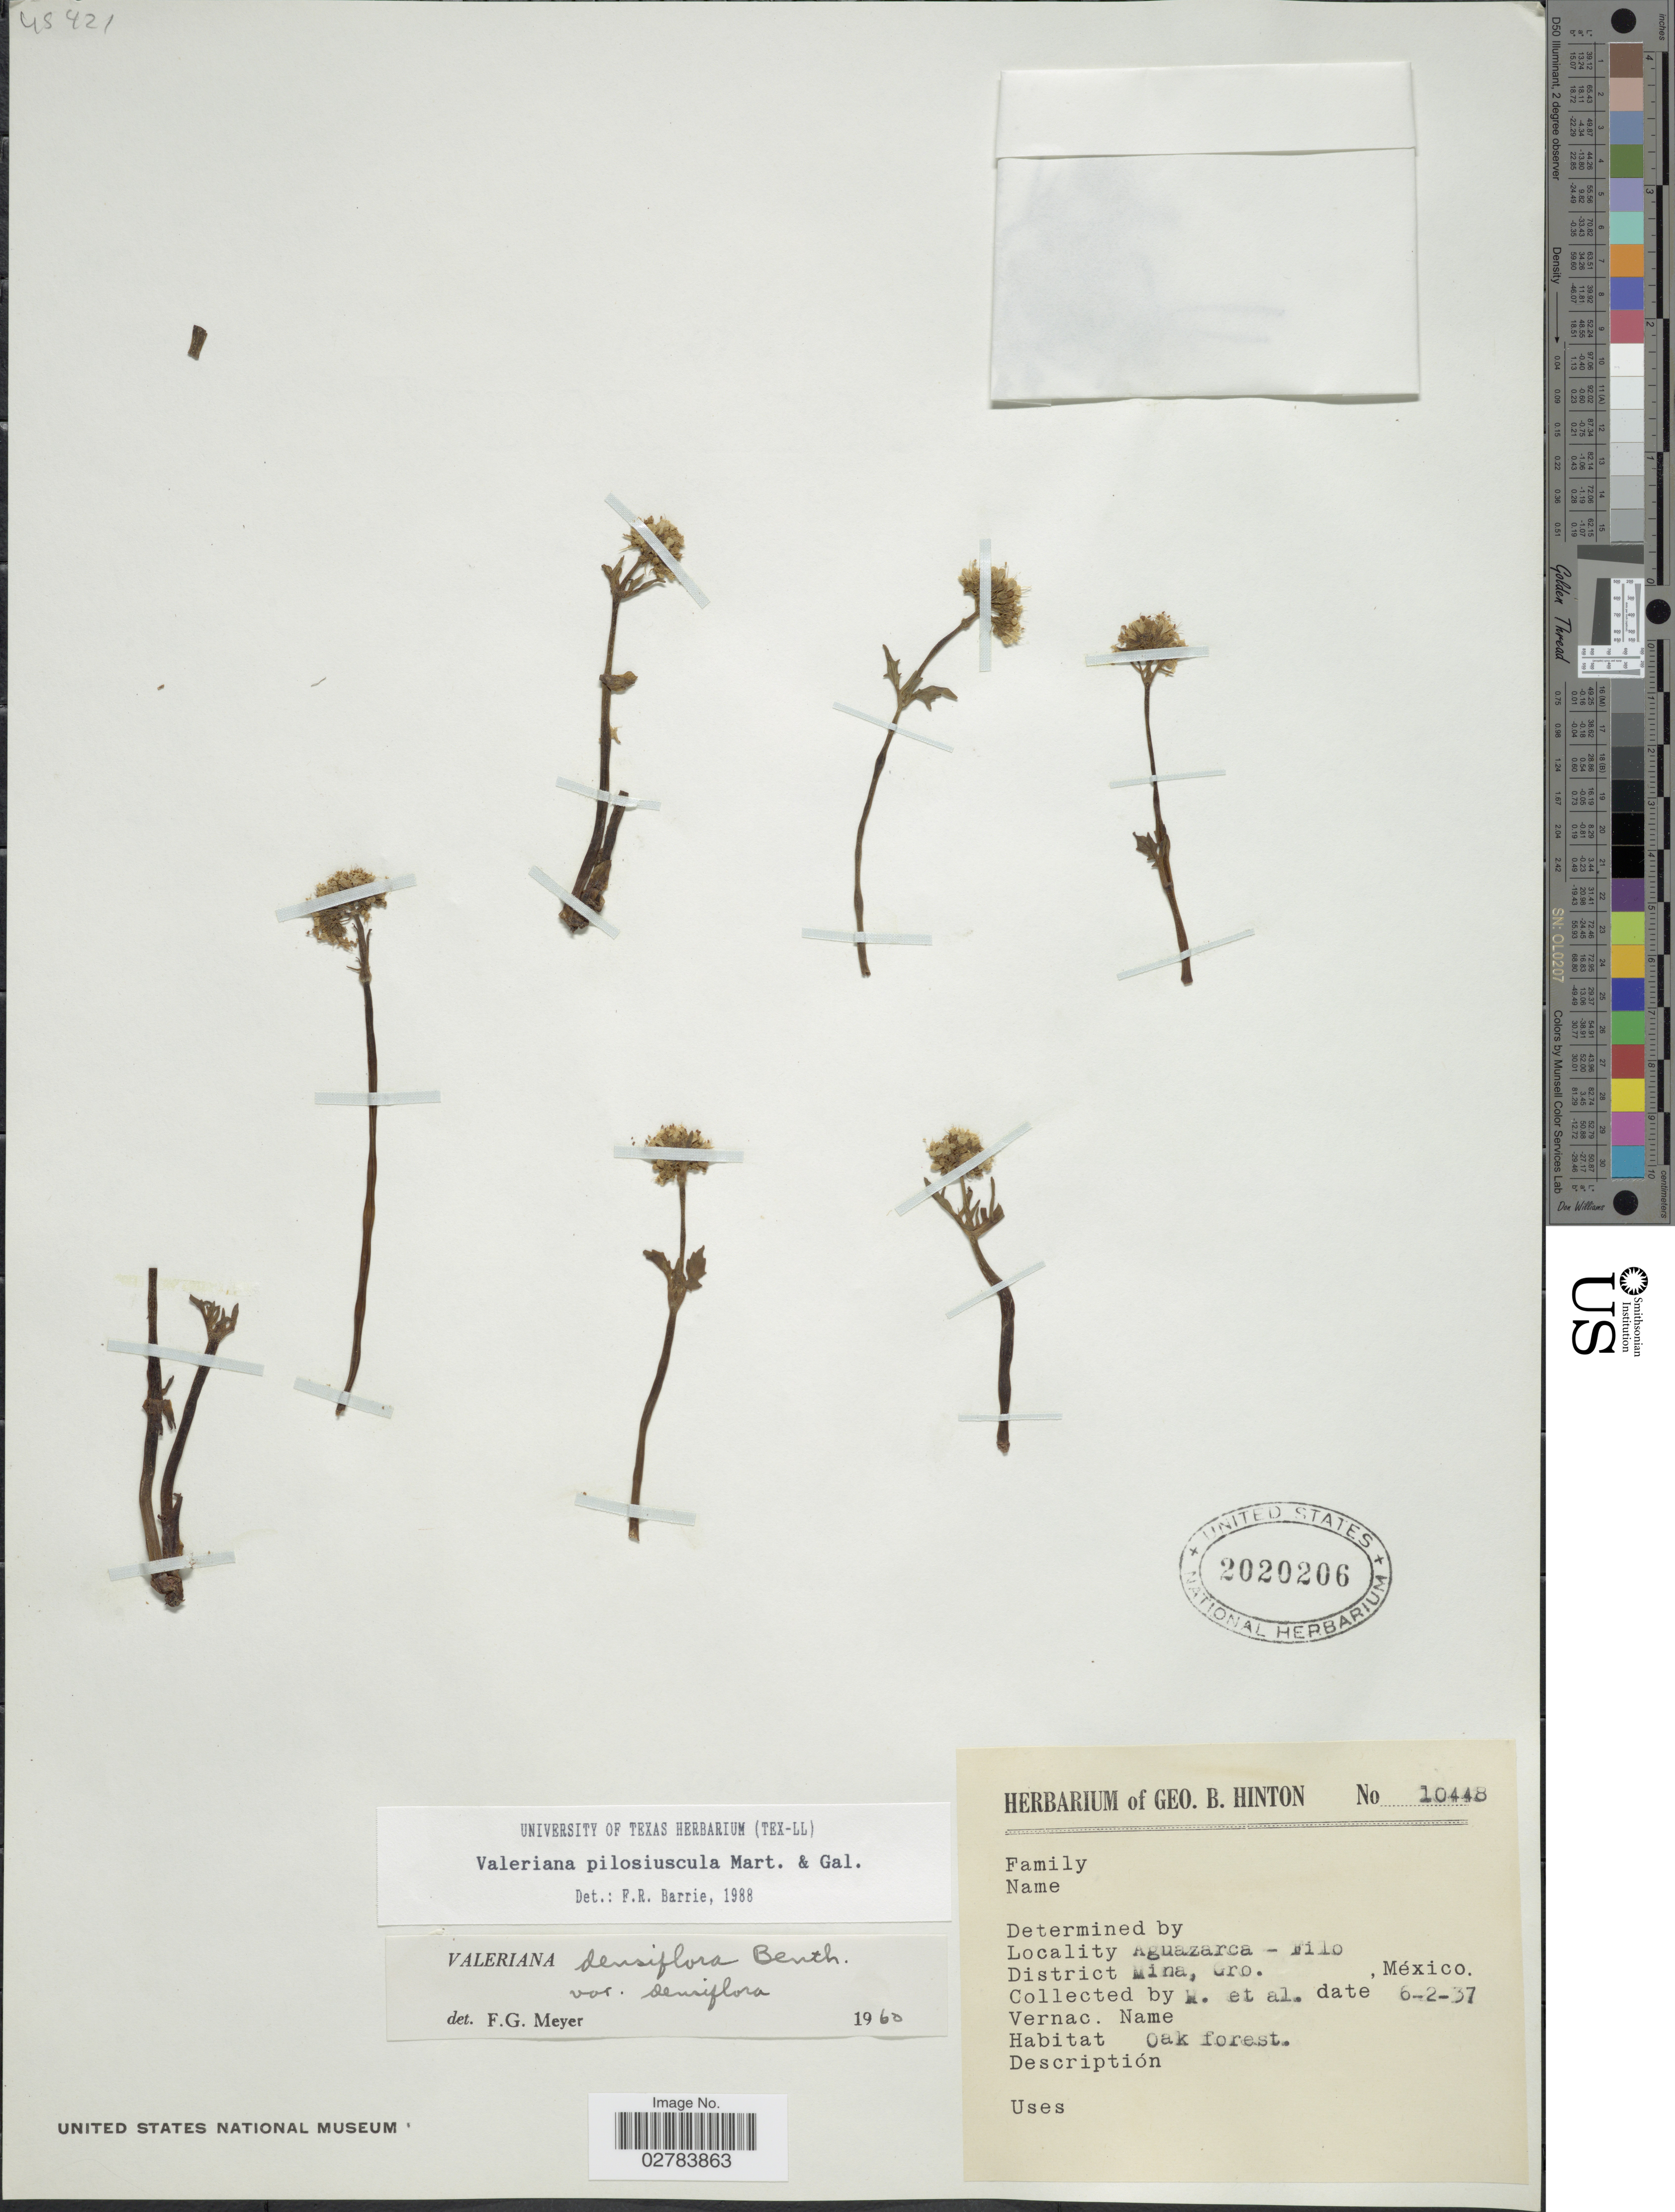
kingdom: Plantae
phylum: Tracheophyta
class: Magnoliopsida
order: Dipsacales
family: Caprifoliaceae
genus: Valeriana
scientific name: Valeriana pilosiuscula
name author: M. Martens & Galeotti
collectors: G. B. Hinton & et al.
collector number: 10448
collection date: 1937-02-06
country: Mexico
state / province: Guerrero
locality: Aguazarca-Filo, District Mina, Gro.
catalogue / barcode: US 2020206